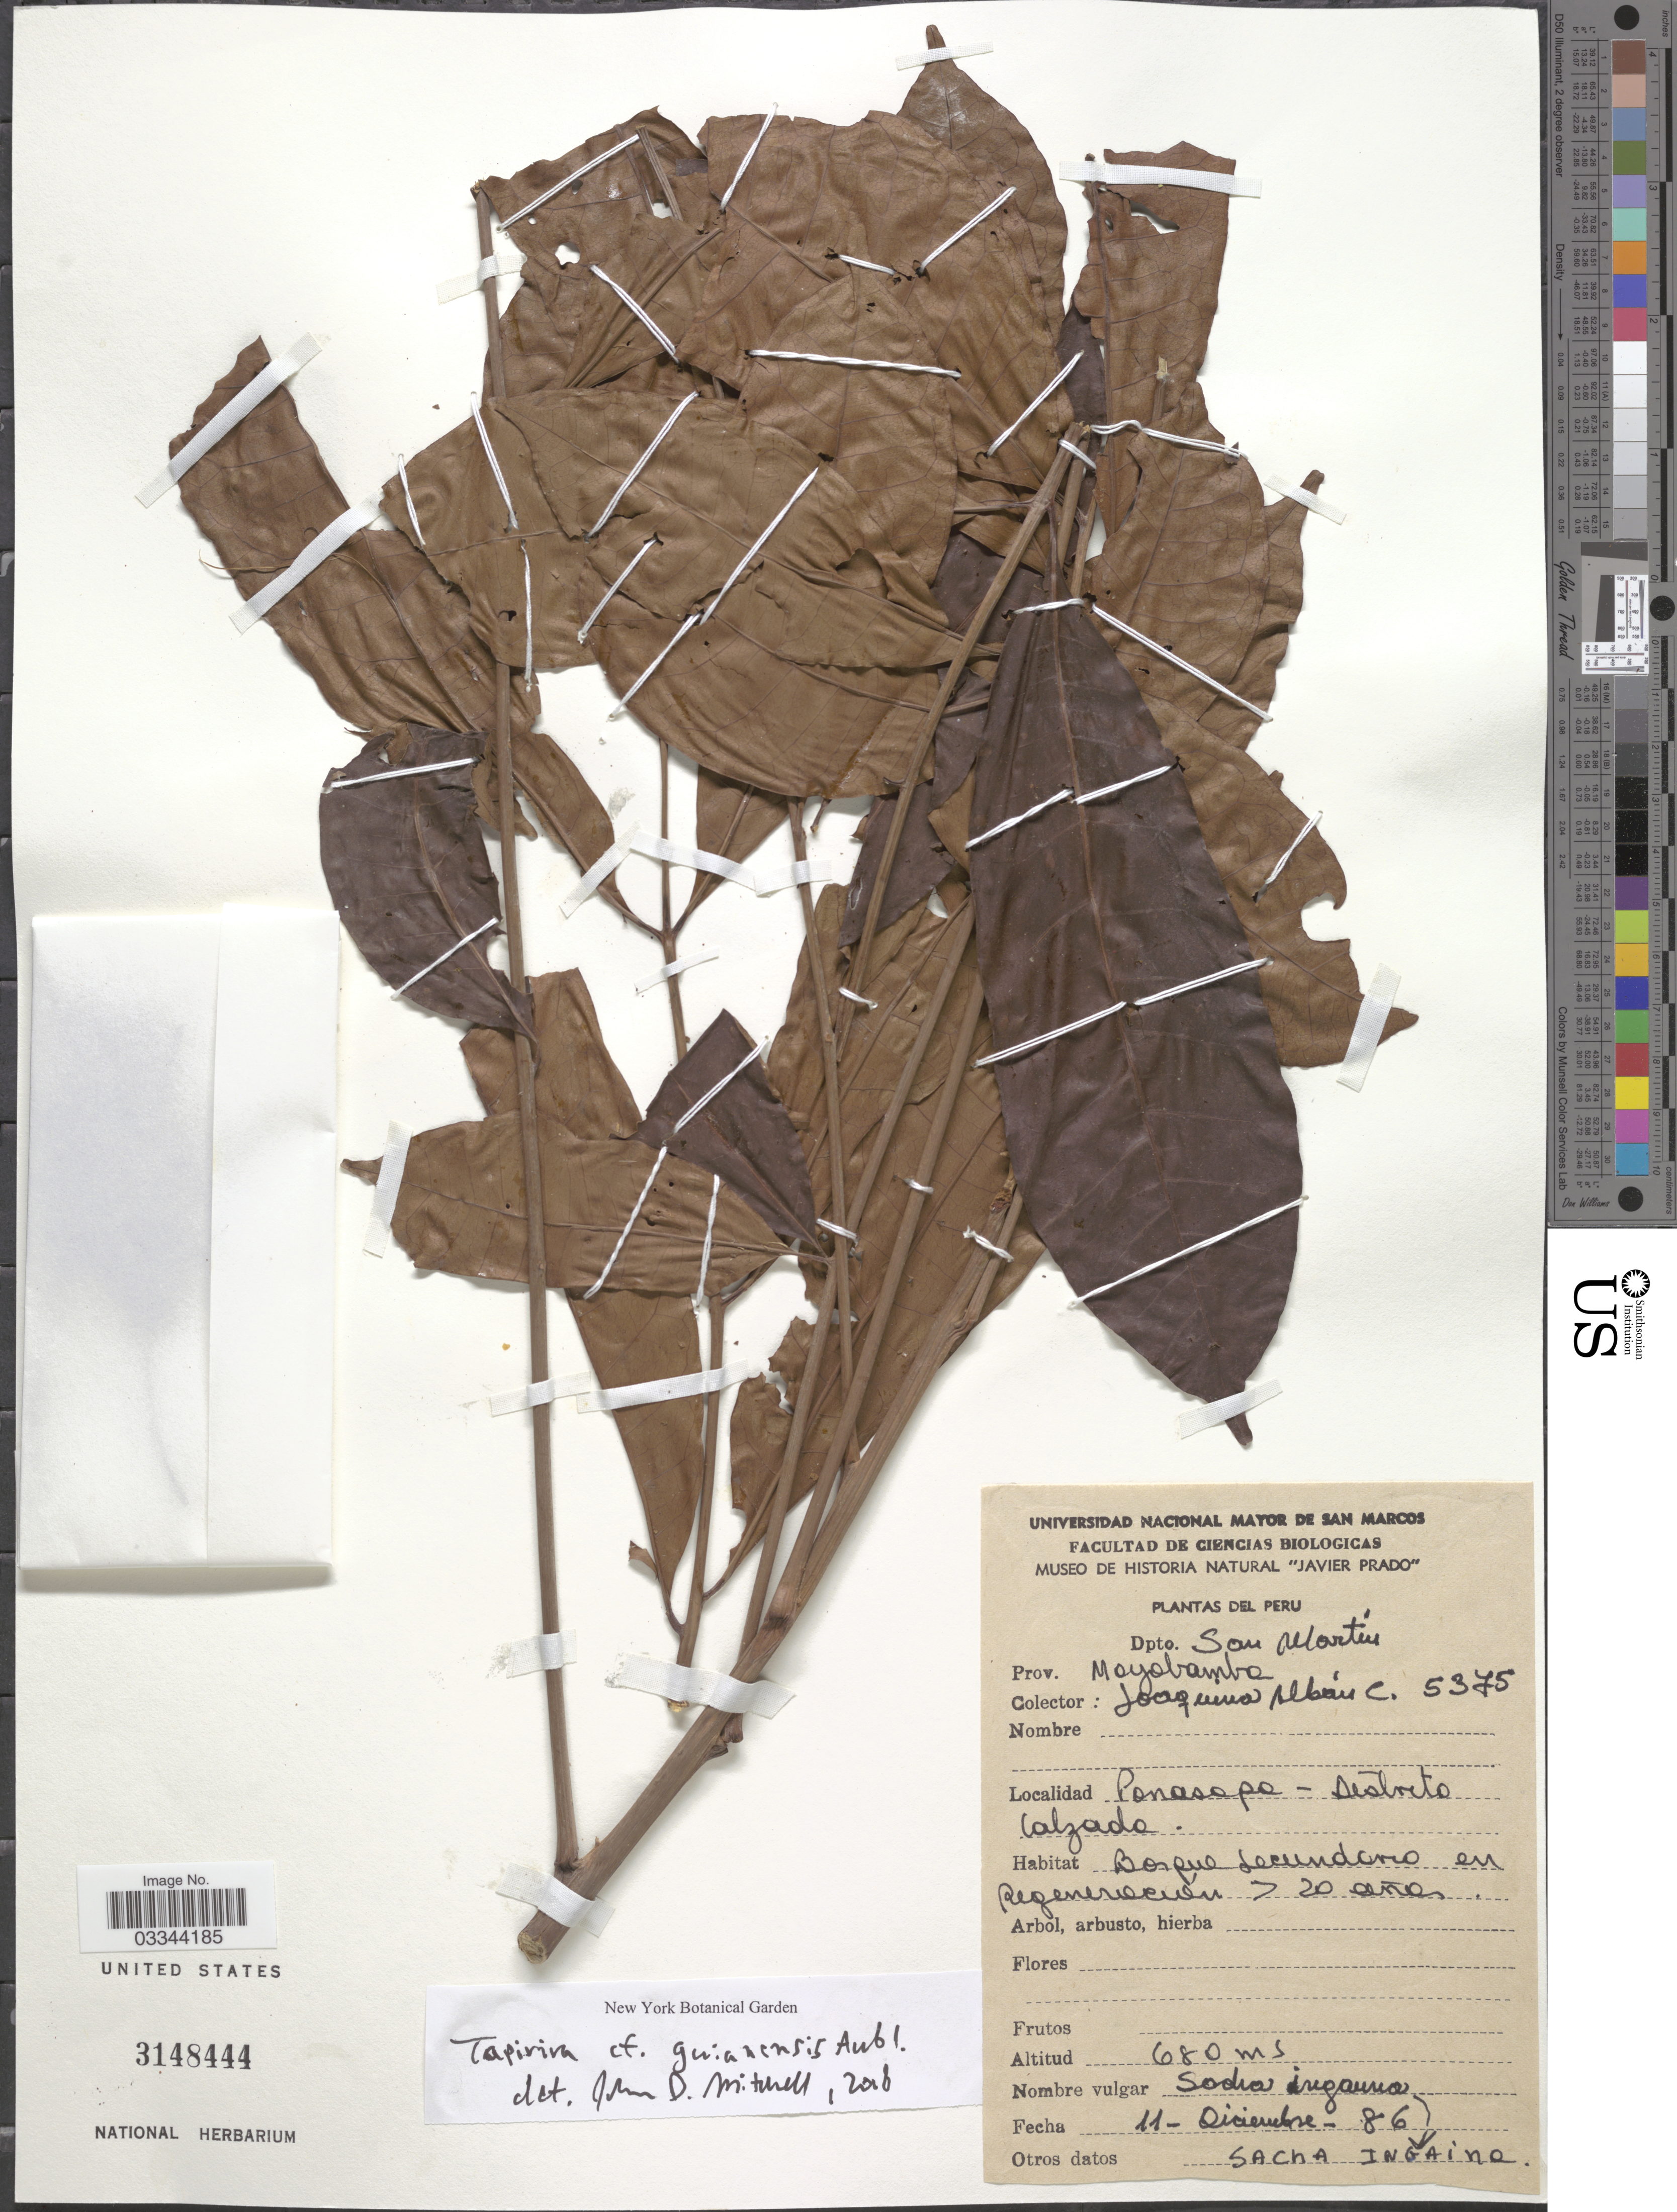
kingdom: Plantae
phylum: Tracheophyta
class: Magnoliopsida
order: Sapindales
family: Anacardiaceae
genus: Tapirira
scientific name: Tapirira guianensis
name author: Aubl.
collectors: J. Alban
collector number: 5375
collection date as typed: Transcribed d/m/y: 11/12/86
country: Peru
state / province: San Martín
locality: Ponasapa - Distrito Calzada, Prov. Moyobamba, Dpto. San Martín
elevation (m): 680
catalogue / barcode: US 3148444